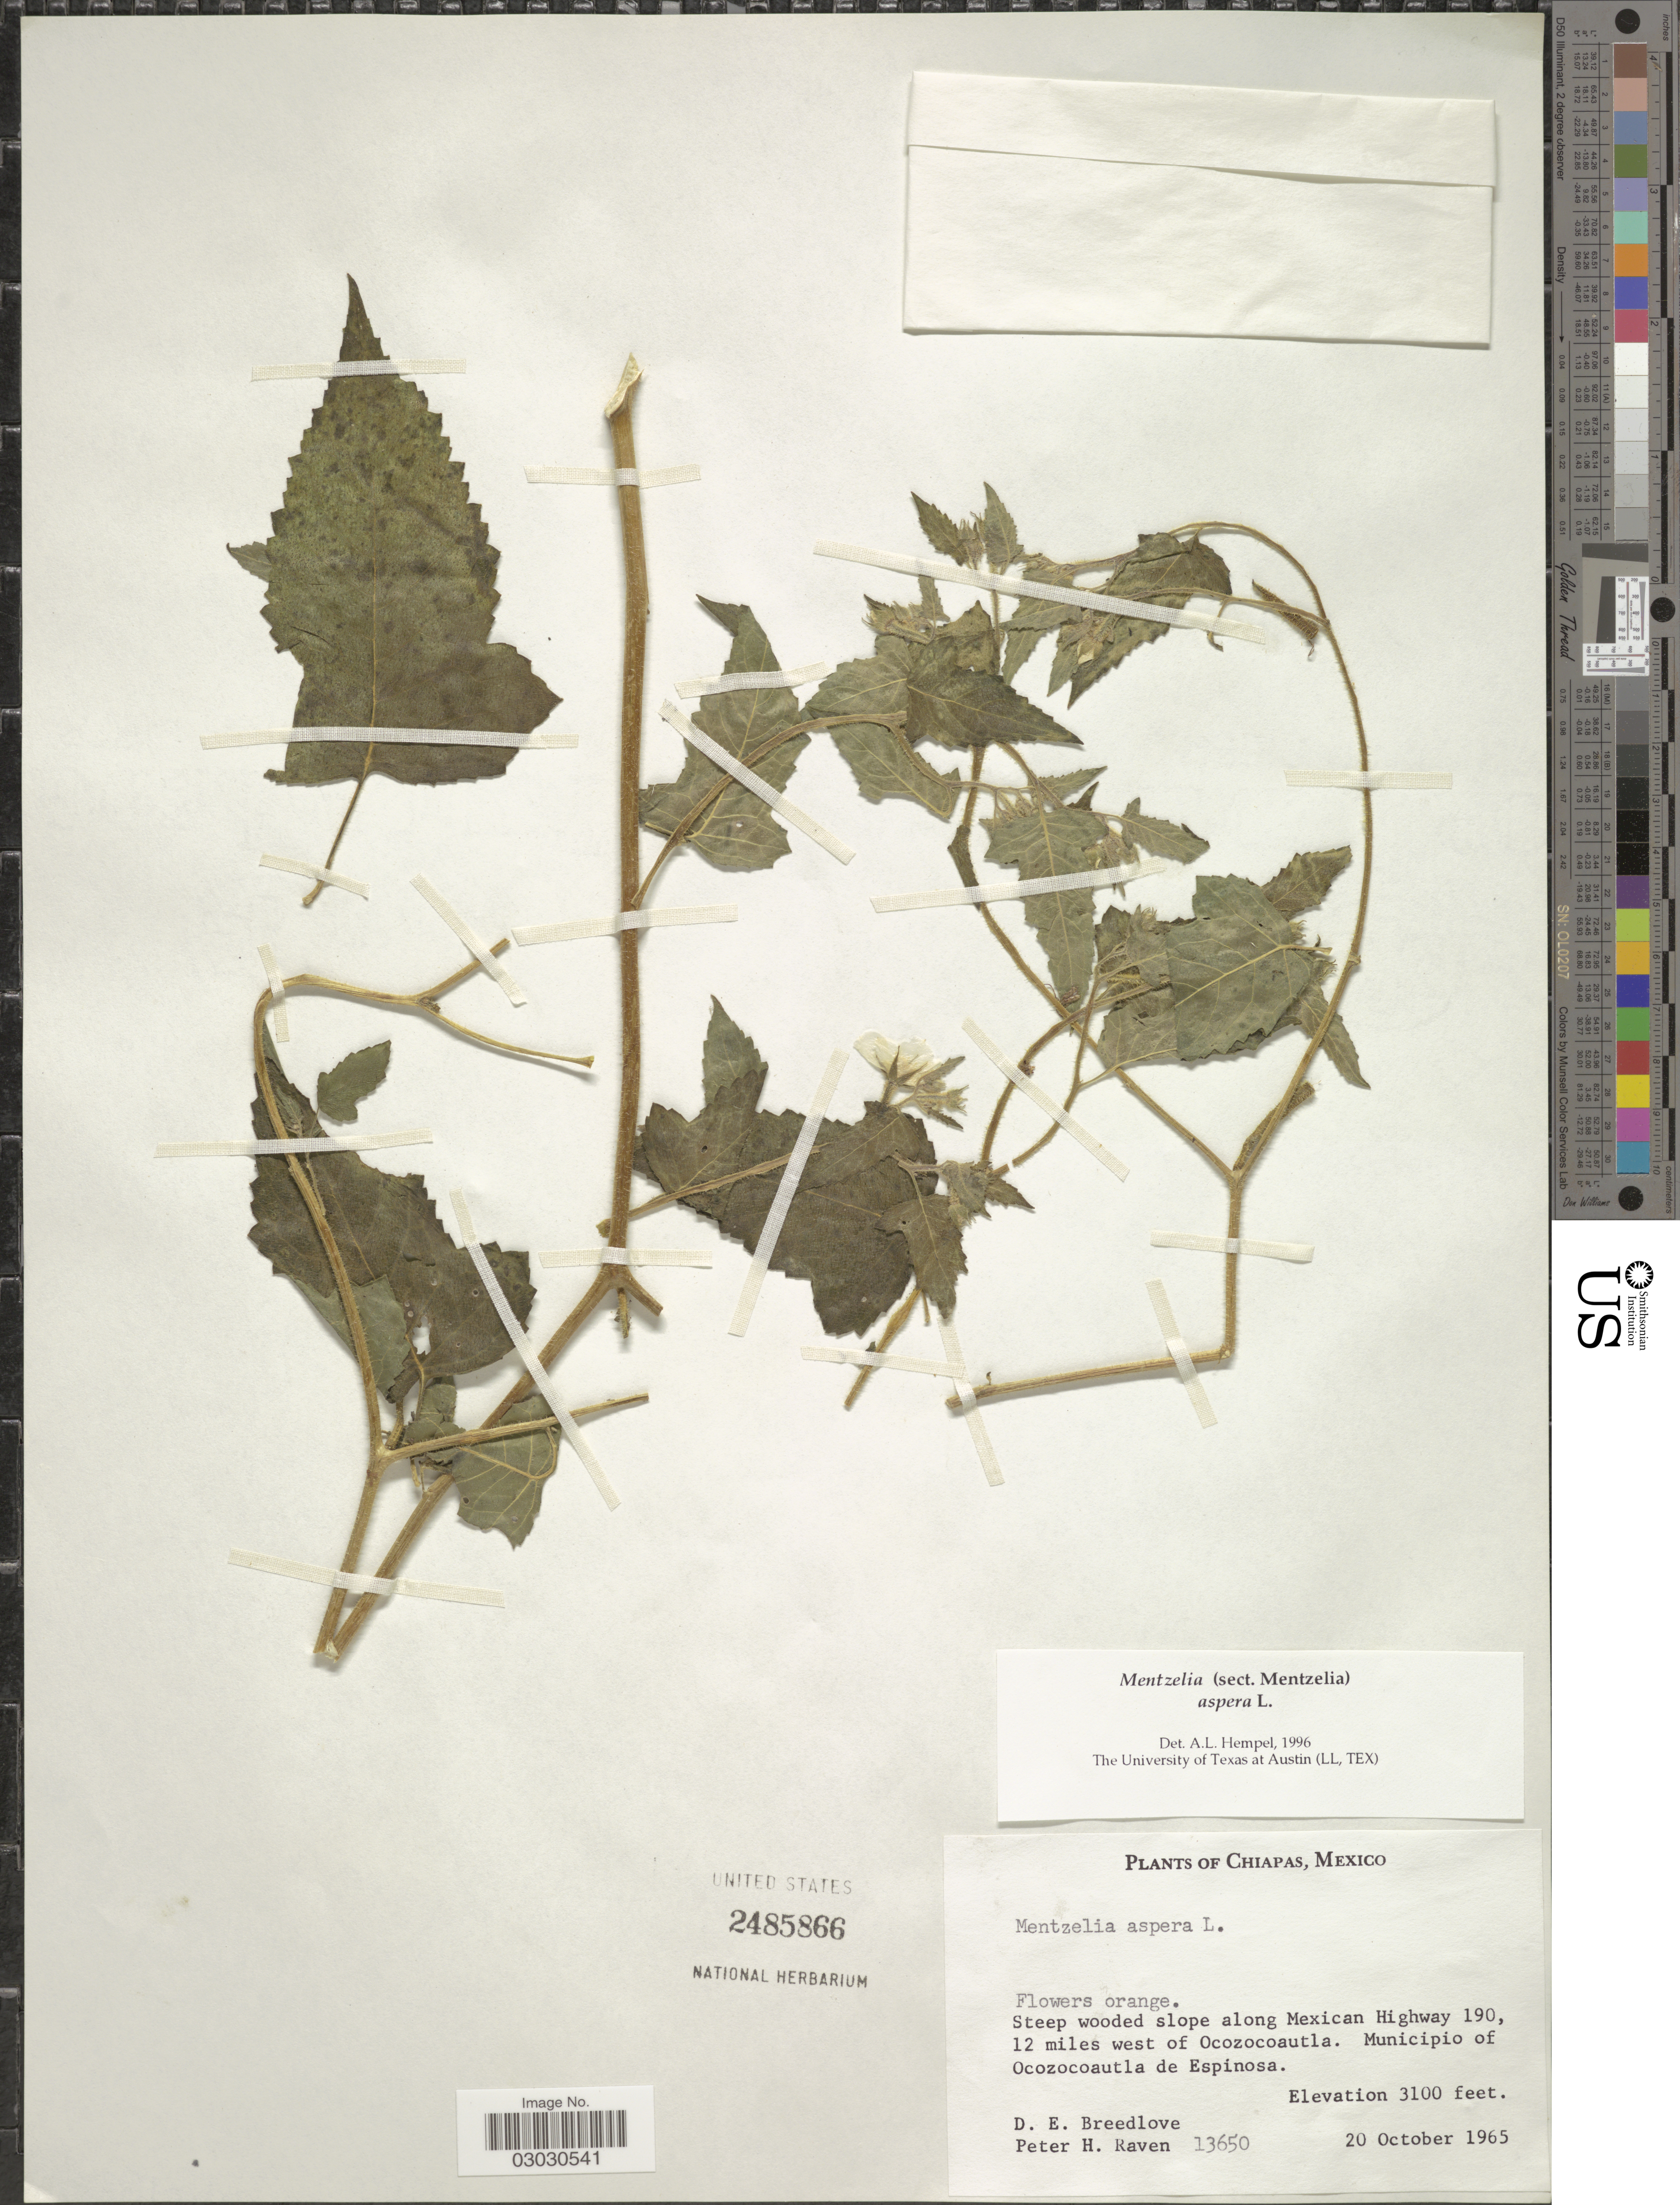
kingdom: Plantae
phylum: Tracheophyta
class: Magnoliopsida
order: Cornales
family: Loasaceae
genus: Mentzelia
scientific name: Mentzelia aspera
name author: L.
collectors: D. E. Breedlove & P. Raven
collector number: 13650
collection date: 1965-10-20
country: Mexico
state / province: Chiapas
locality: Steep wooded slope along Mexican Highway 190, 12 miles west of Ocozocoautla. Municipio of Ocozocoautla de Espinosa.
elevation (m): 945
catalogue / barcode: US 2485866